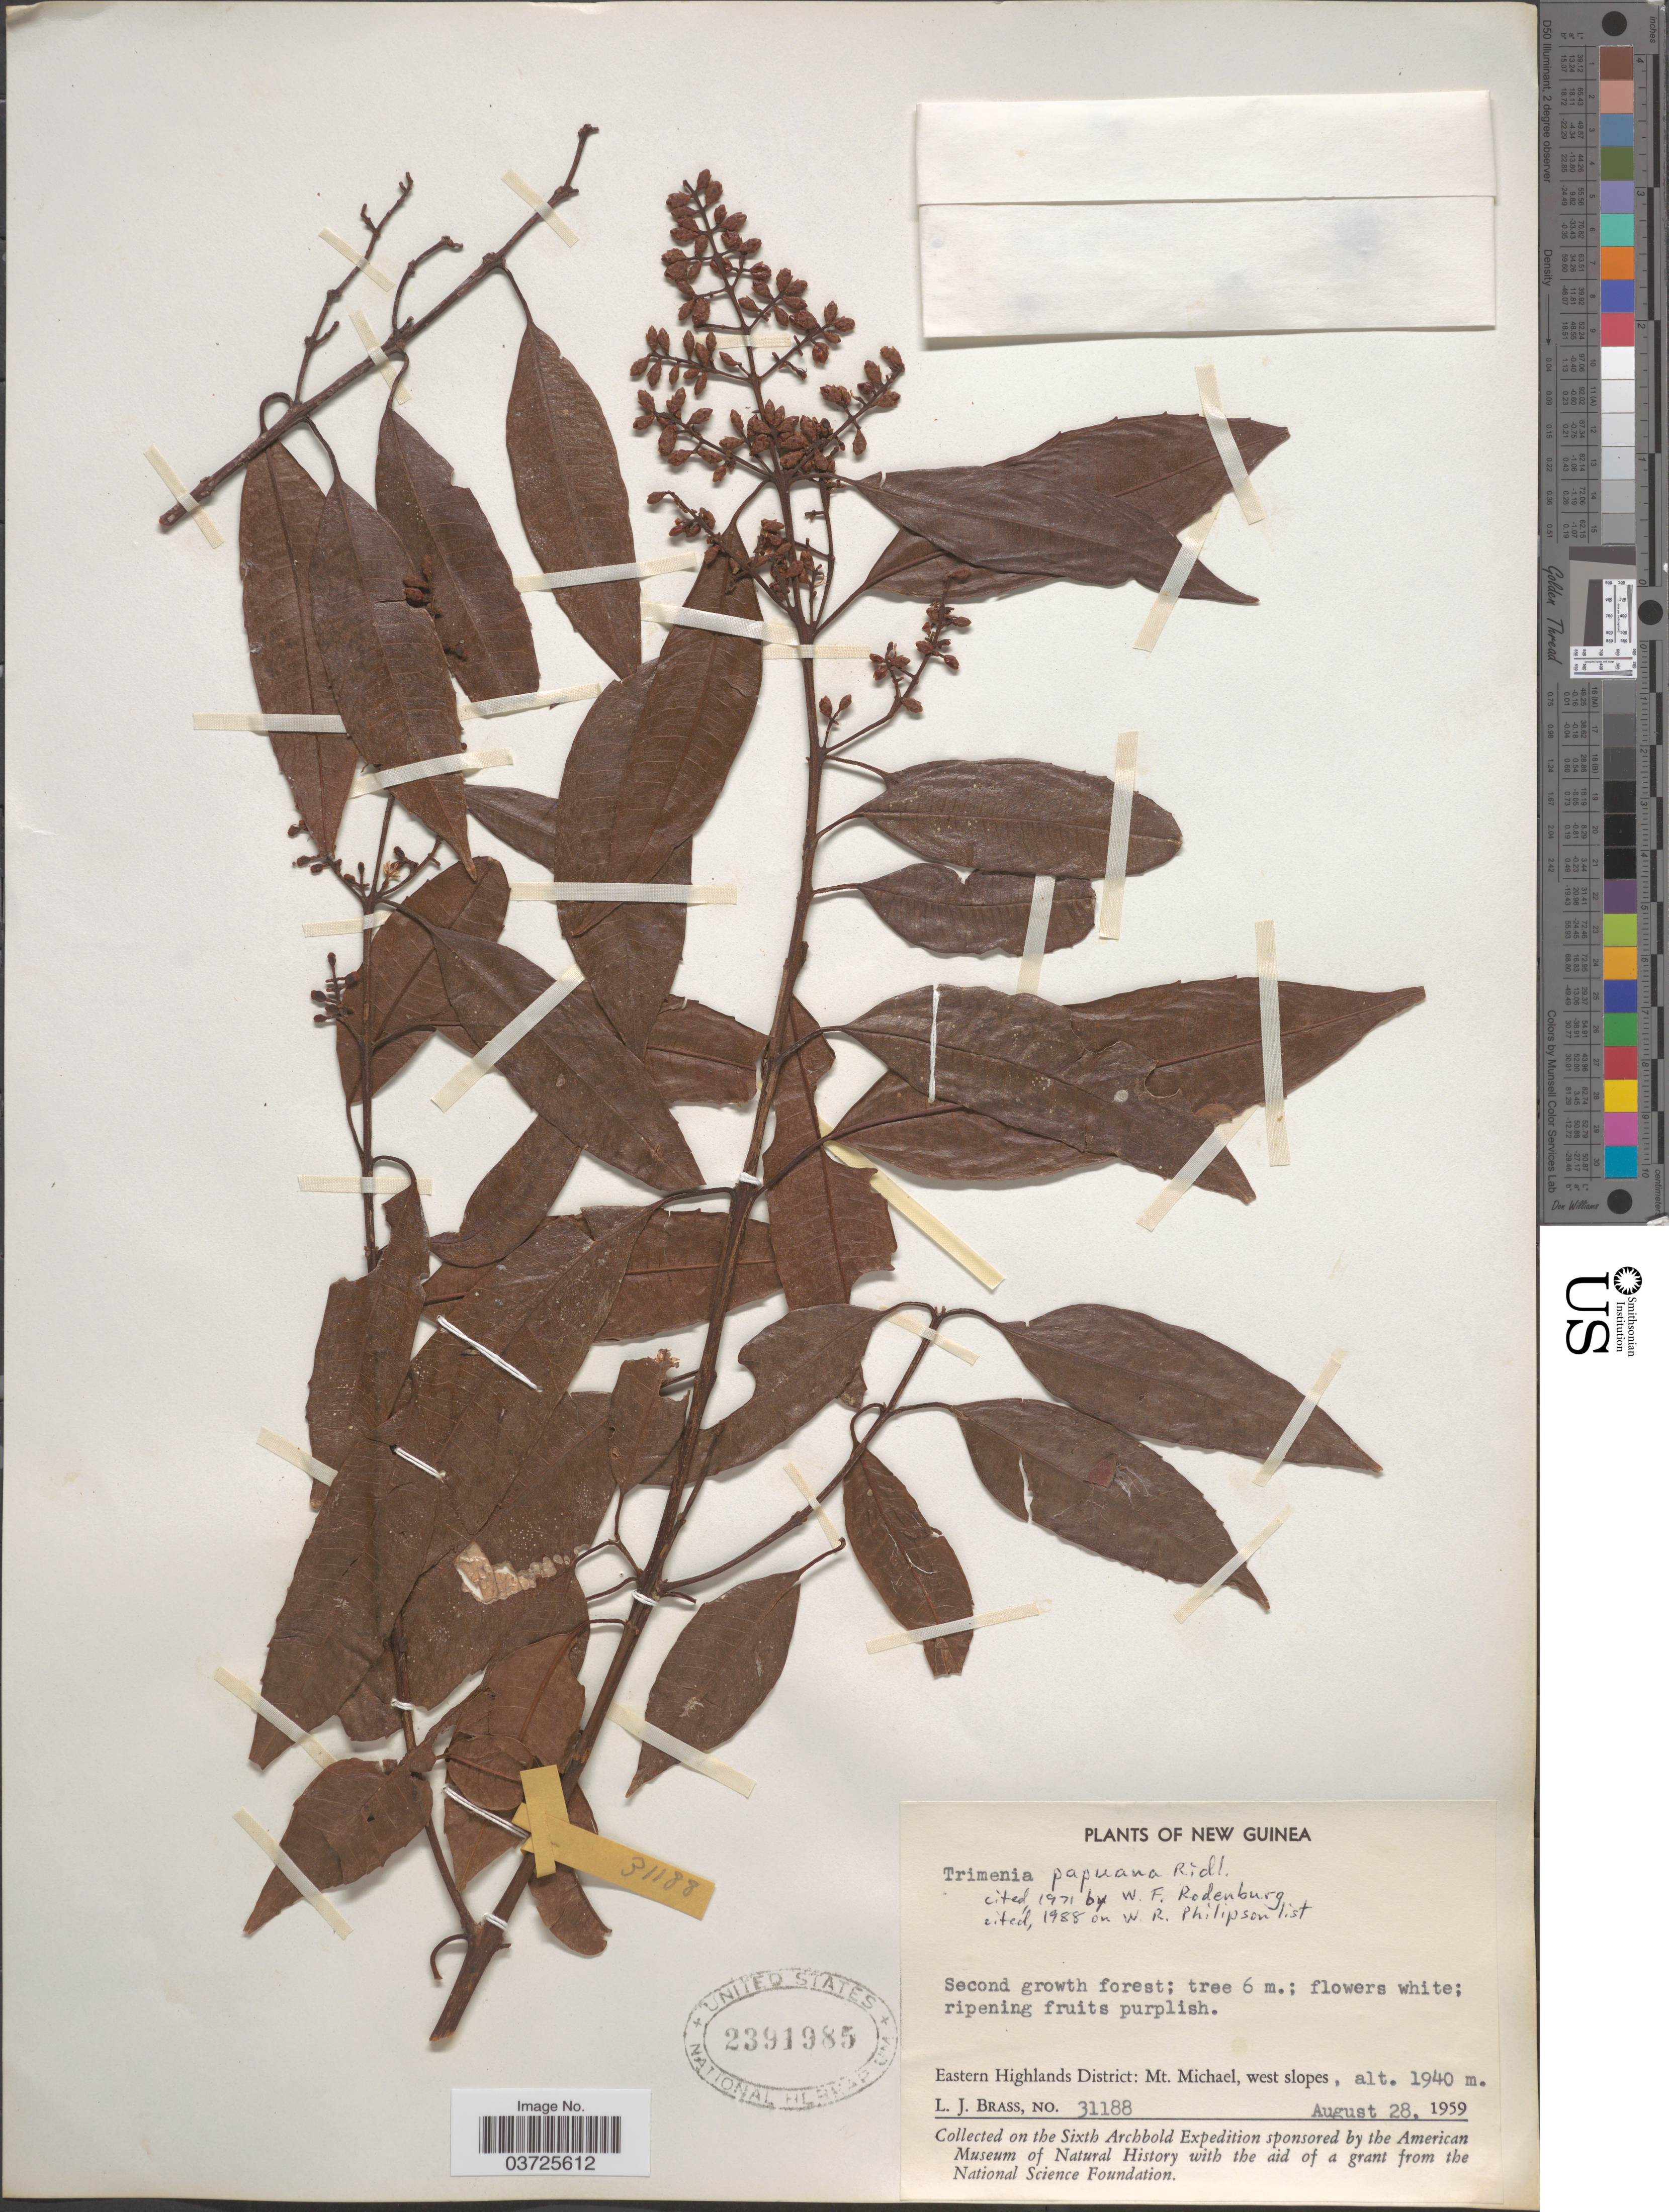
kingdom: Plantae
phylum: Tracheophyta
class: Magnoliopsida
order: Austrobaileyales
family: Trimeniaceae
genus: Trimenia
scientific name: Trimenia papuana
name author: Ridl.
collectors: L. J. Brass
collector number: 31188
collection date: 1959-08-28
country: Papua New Guinea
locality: New Guinea. Eastern Highlands District: Mt. Michael, west slopes.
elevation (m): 1940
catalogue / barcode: US 2391985